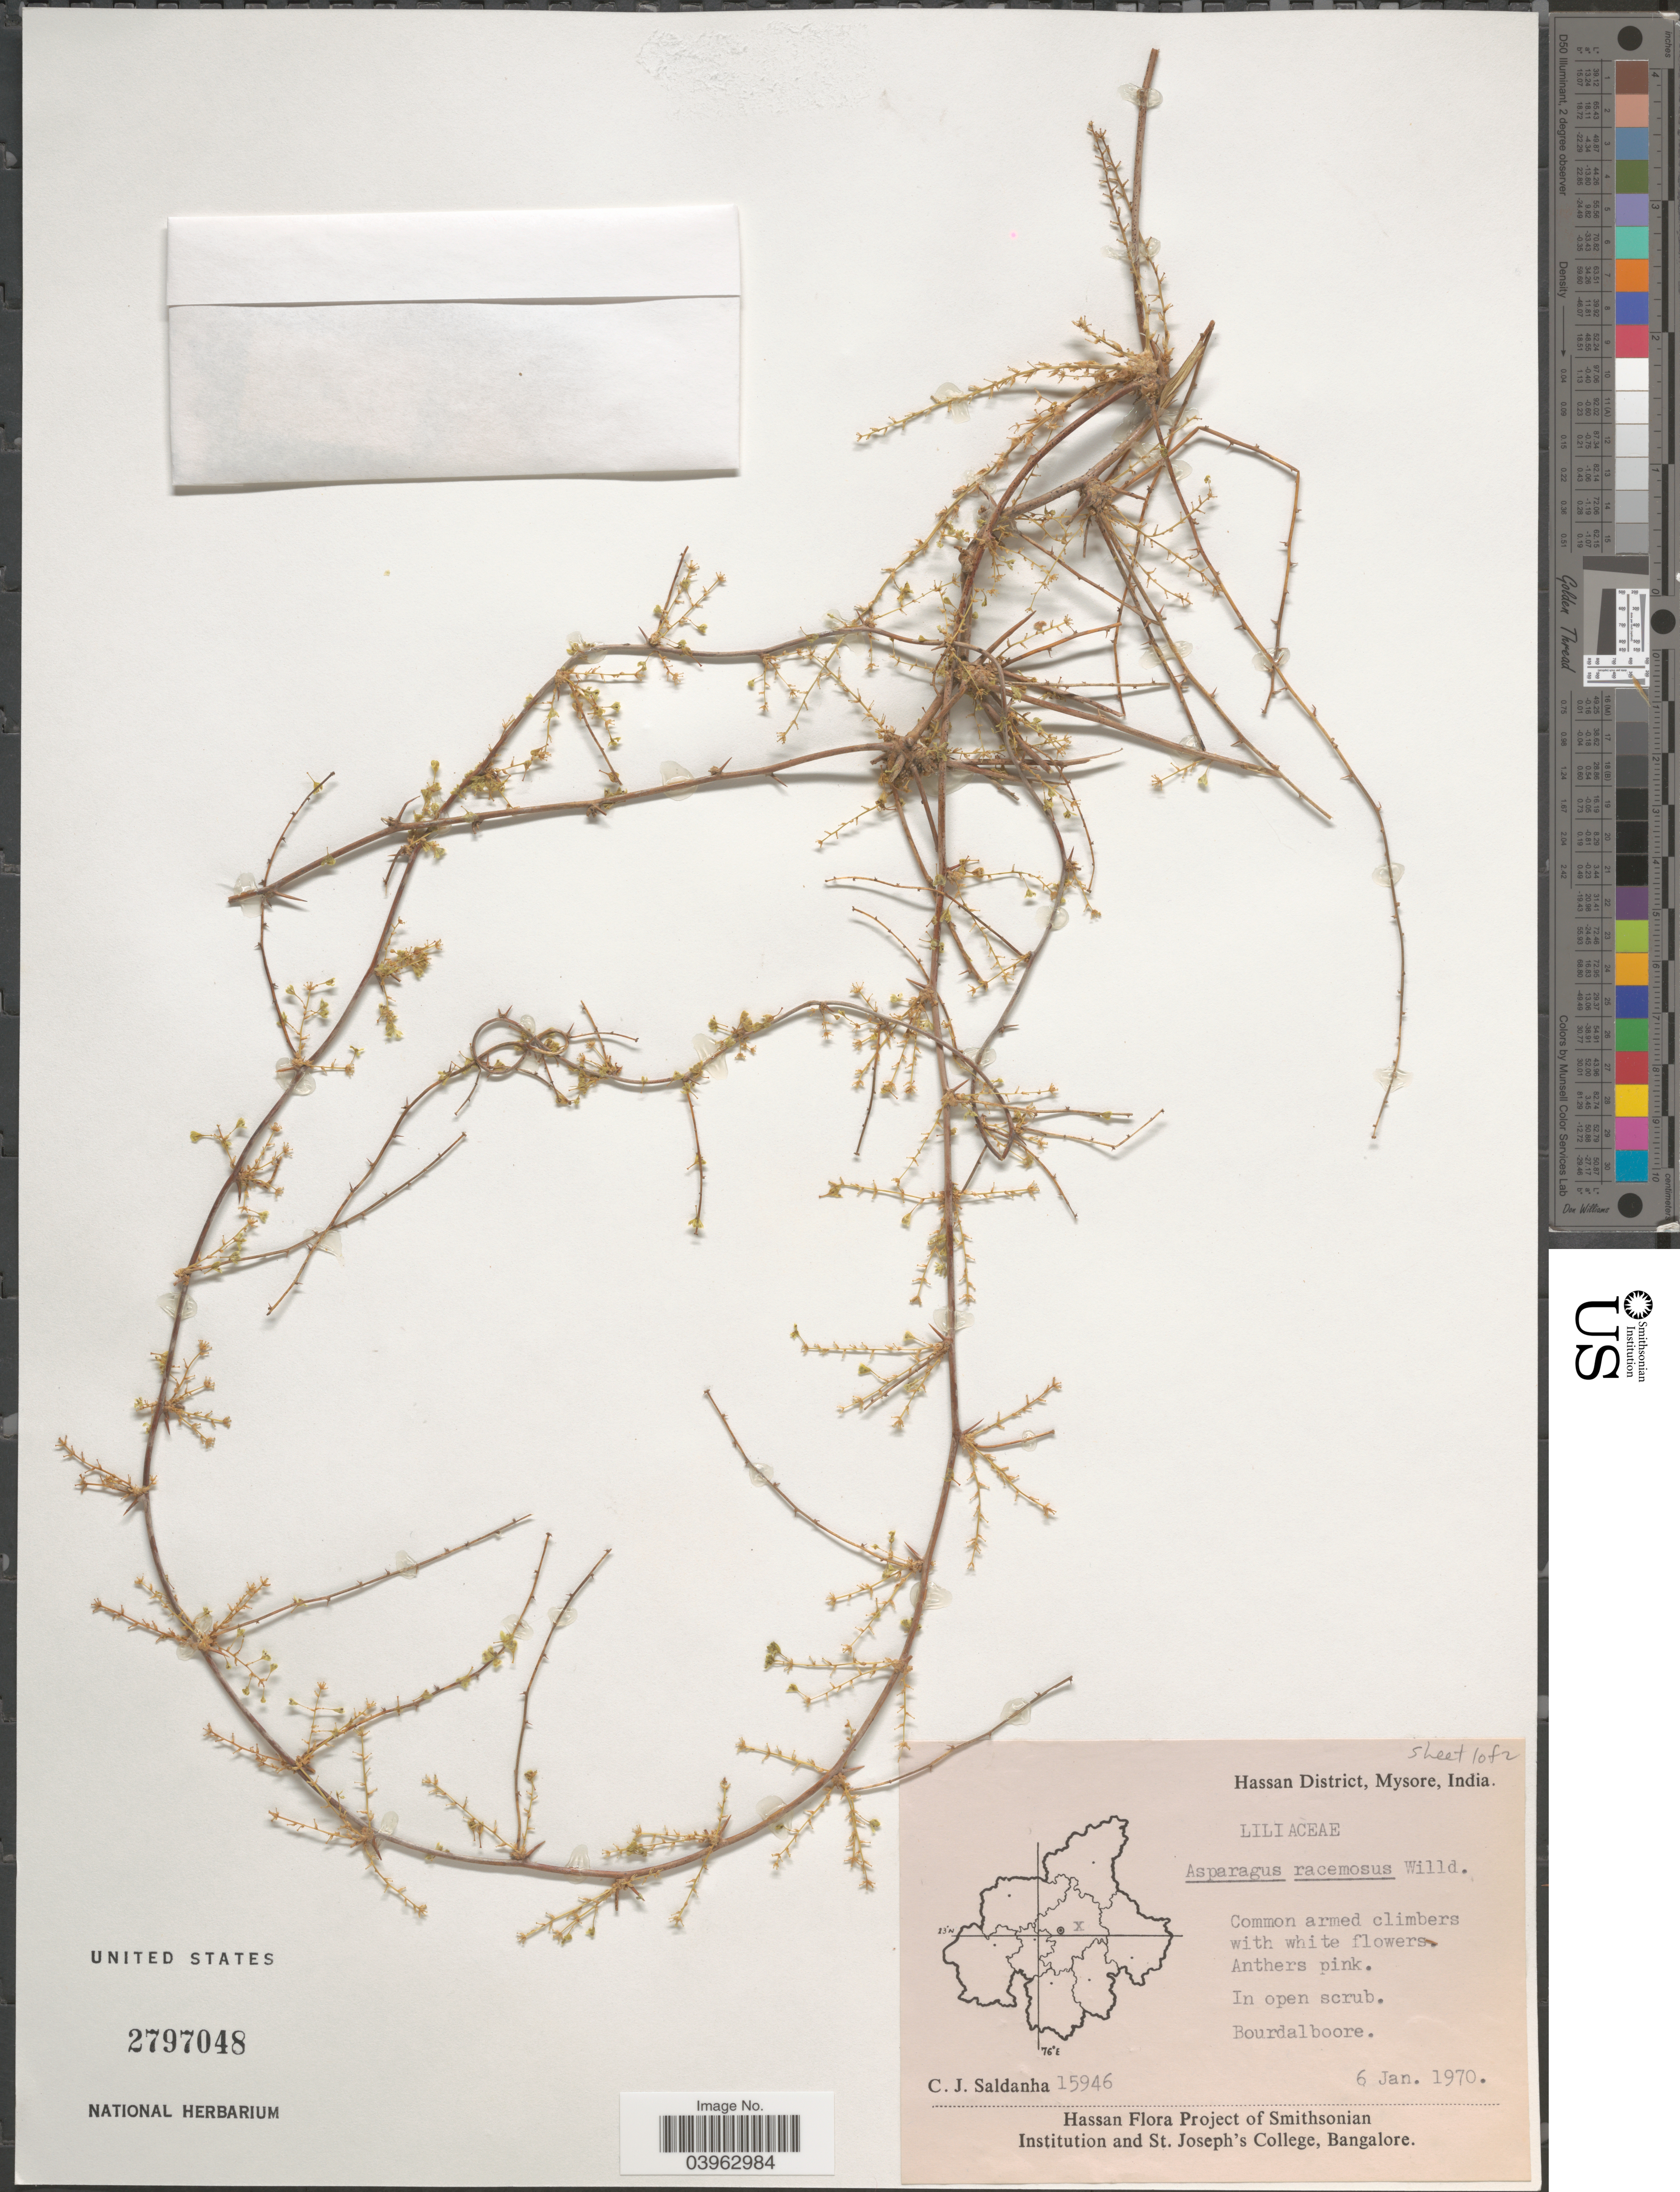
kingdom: Plantae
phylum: Tracheophyta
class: Liliopsida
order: Asparagales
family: Asparagaceae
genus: Asparagus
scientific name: Asparagus racemosus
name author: Willd.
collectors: C. J. Saldanha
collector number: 15946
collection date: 1970-01-06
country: India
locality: Hassan District, Mysore. Bourdalboore.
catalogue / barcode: US 2797048